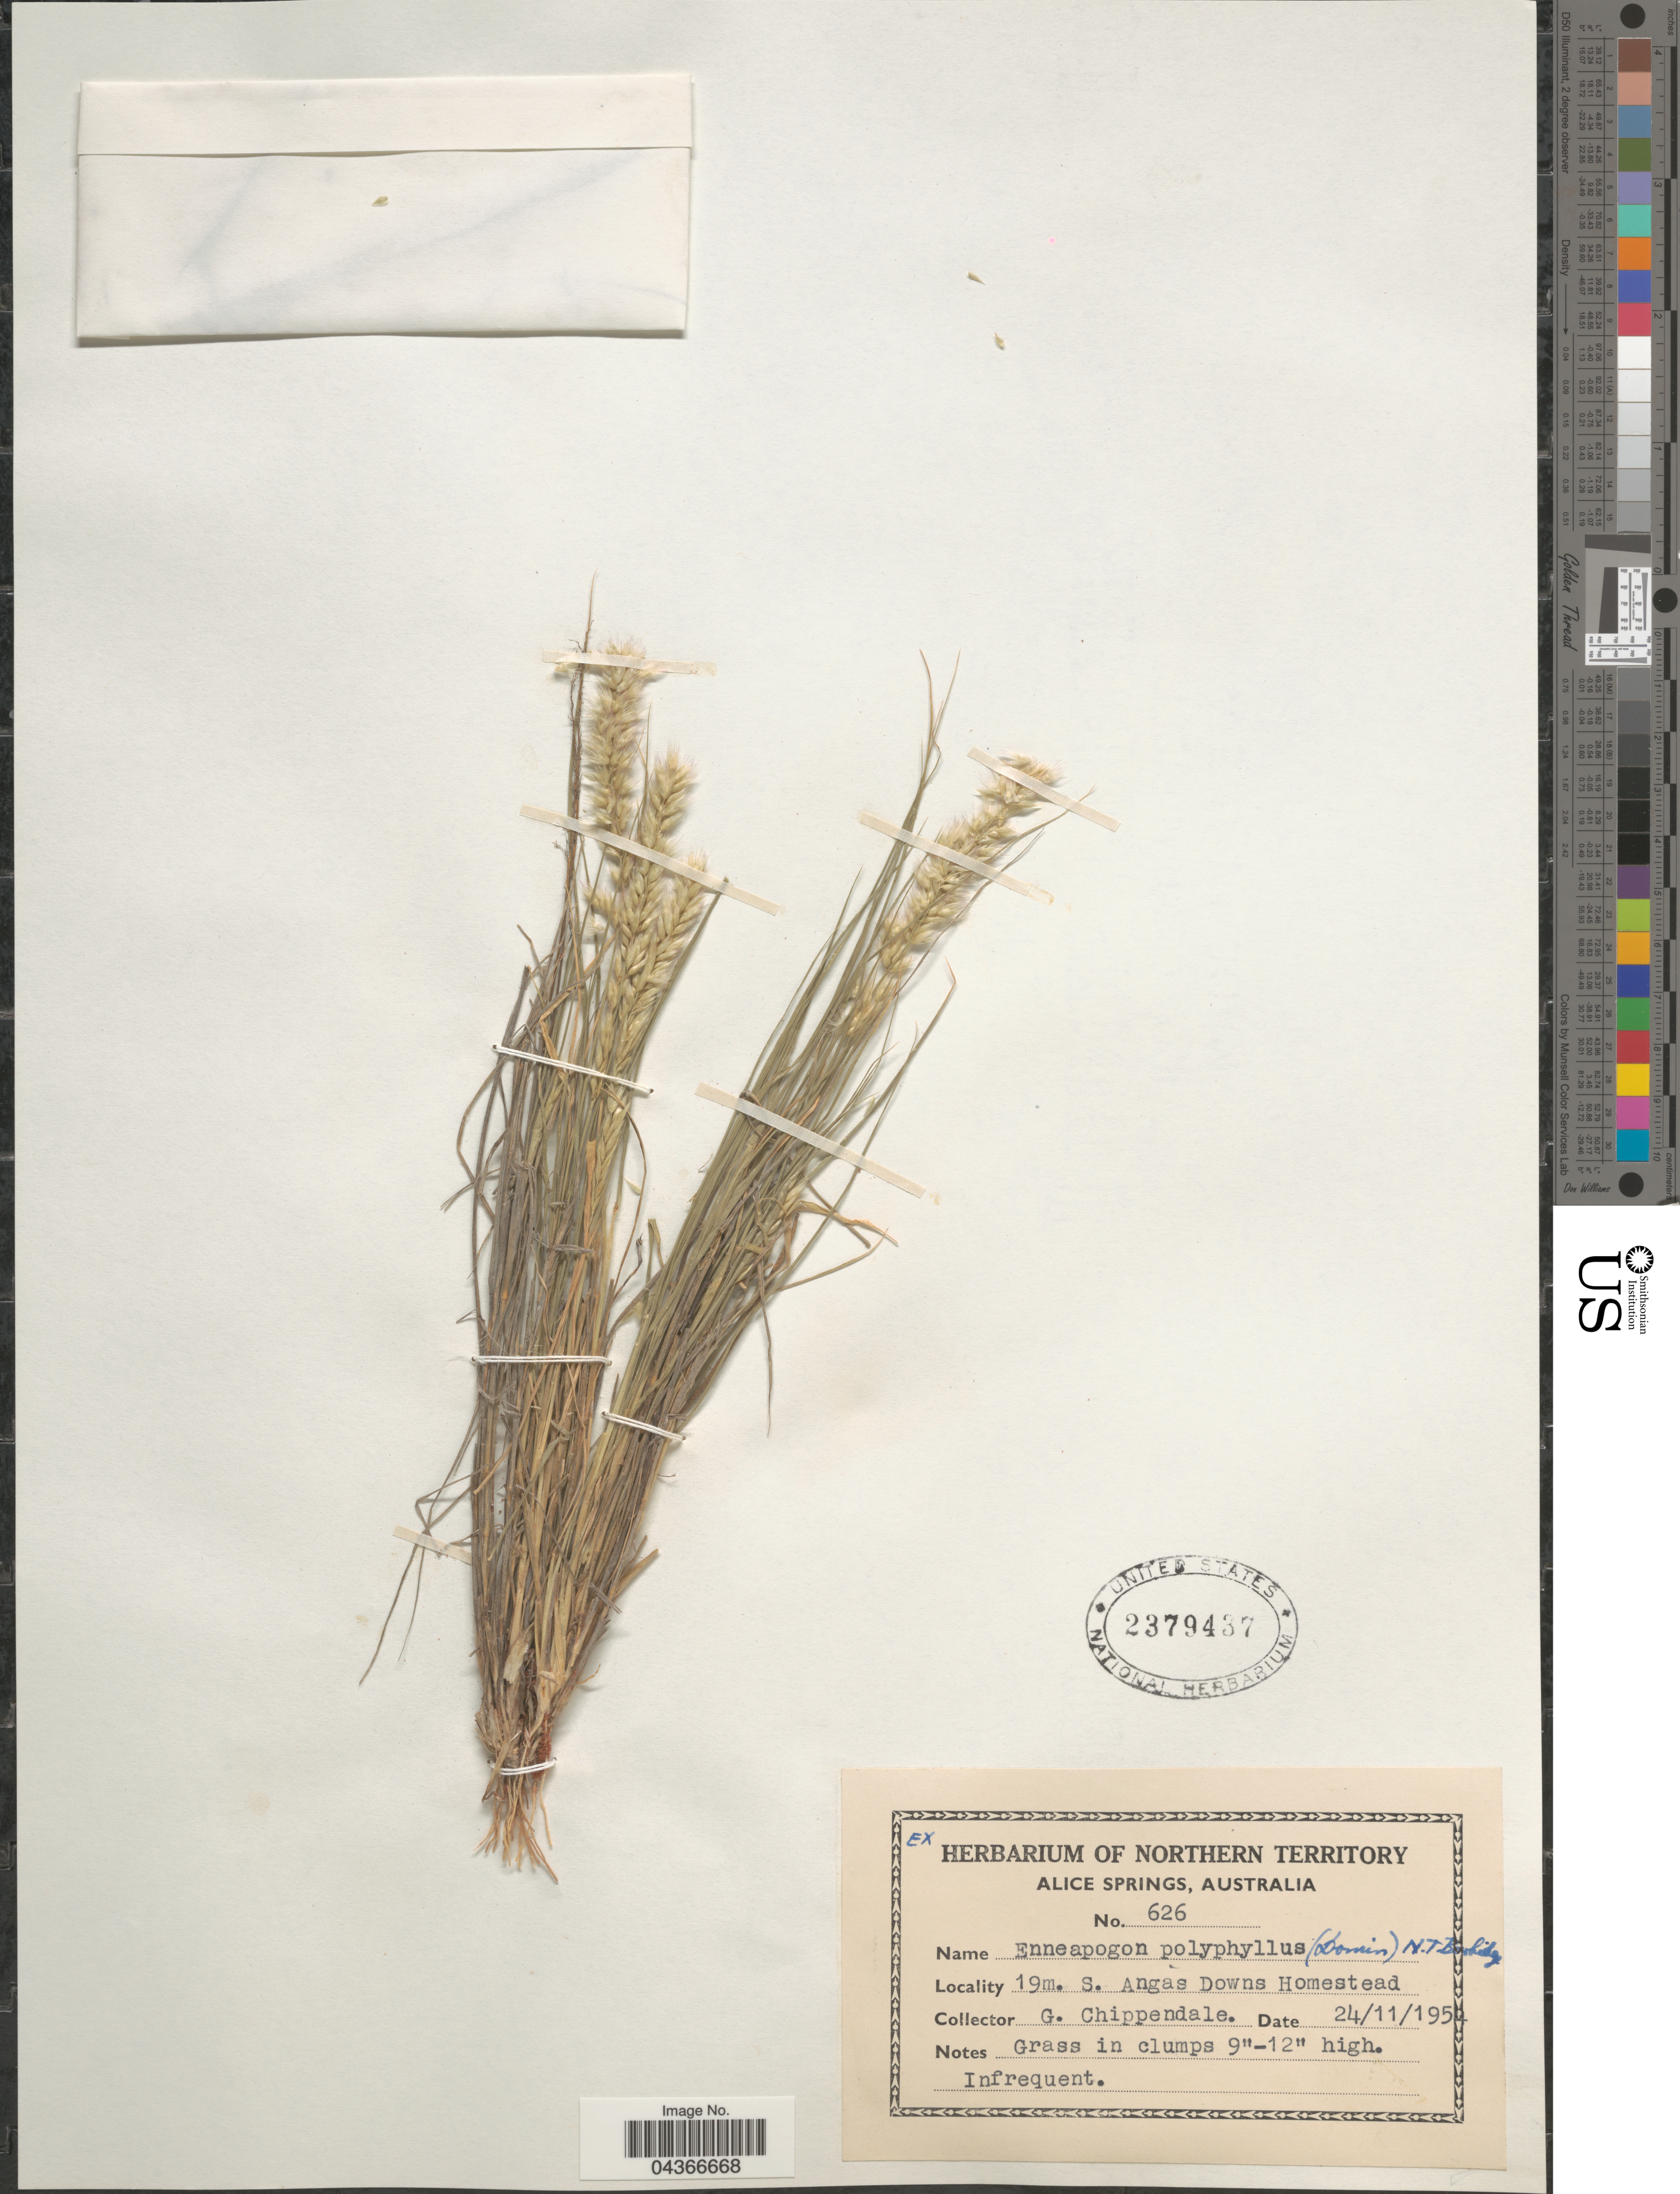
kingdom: Plantae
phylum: Tracheophyta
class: Liliopsida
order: Poales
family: Poaceae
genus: Enneapogon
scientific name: Enneapogon polyphyllus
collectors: G. Chippendale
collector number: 626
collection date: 1954-11-24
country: Australia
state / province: Northern Territory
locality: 19m. S. Angas Downs Homestead.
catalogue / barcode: US 2379437